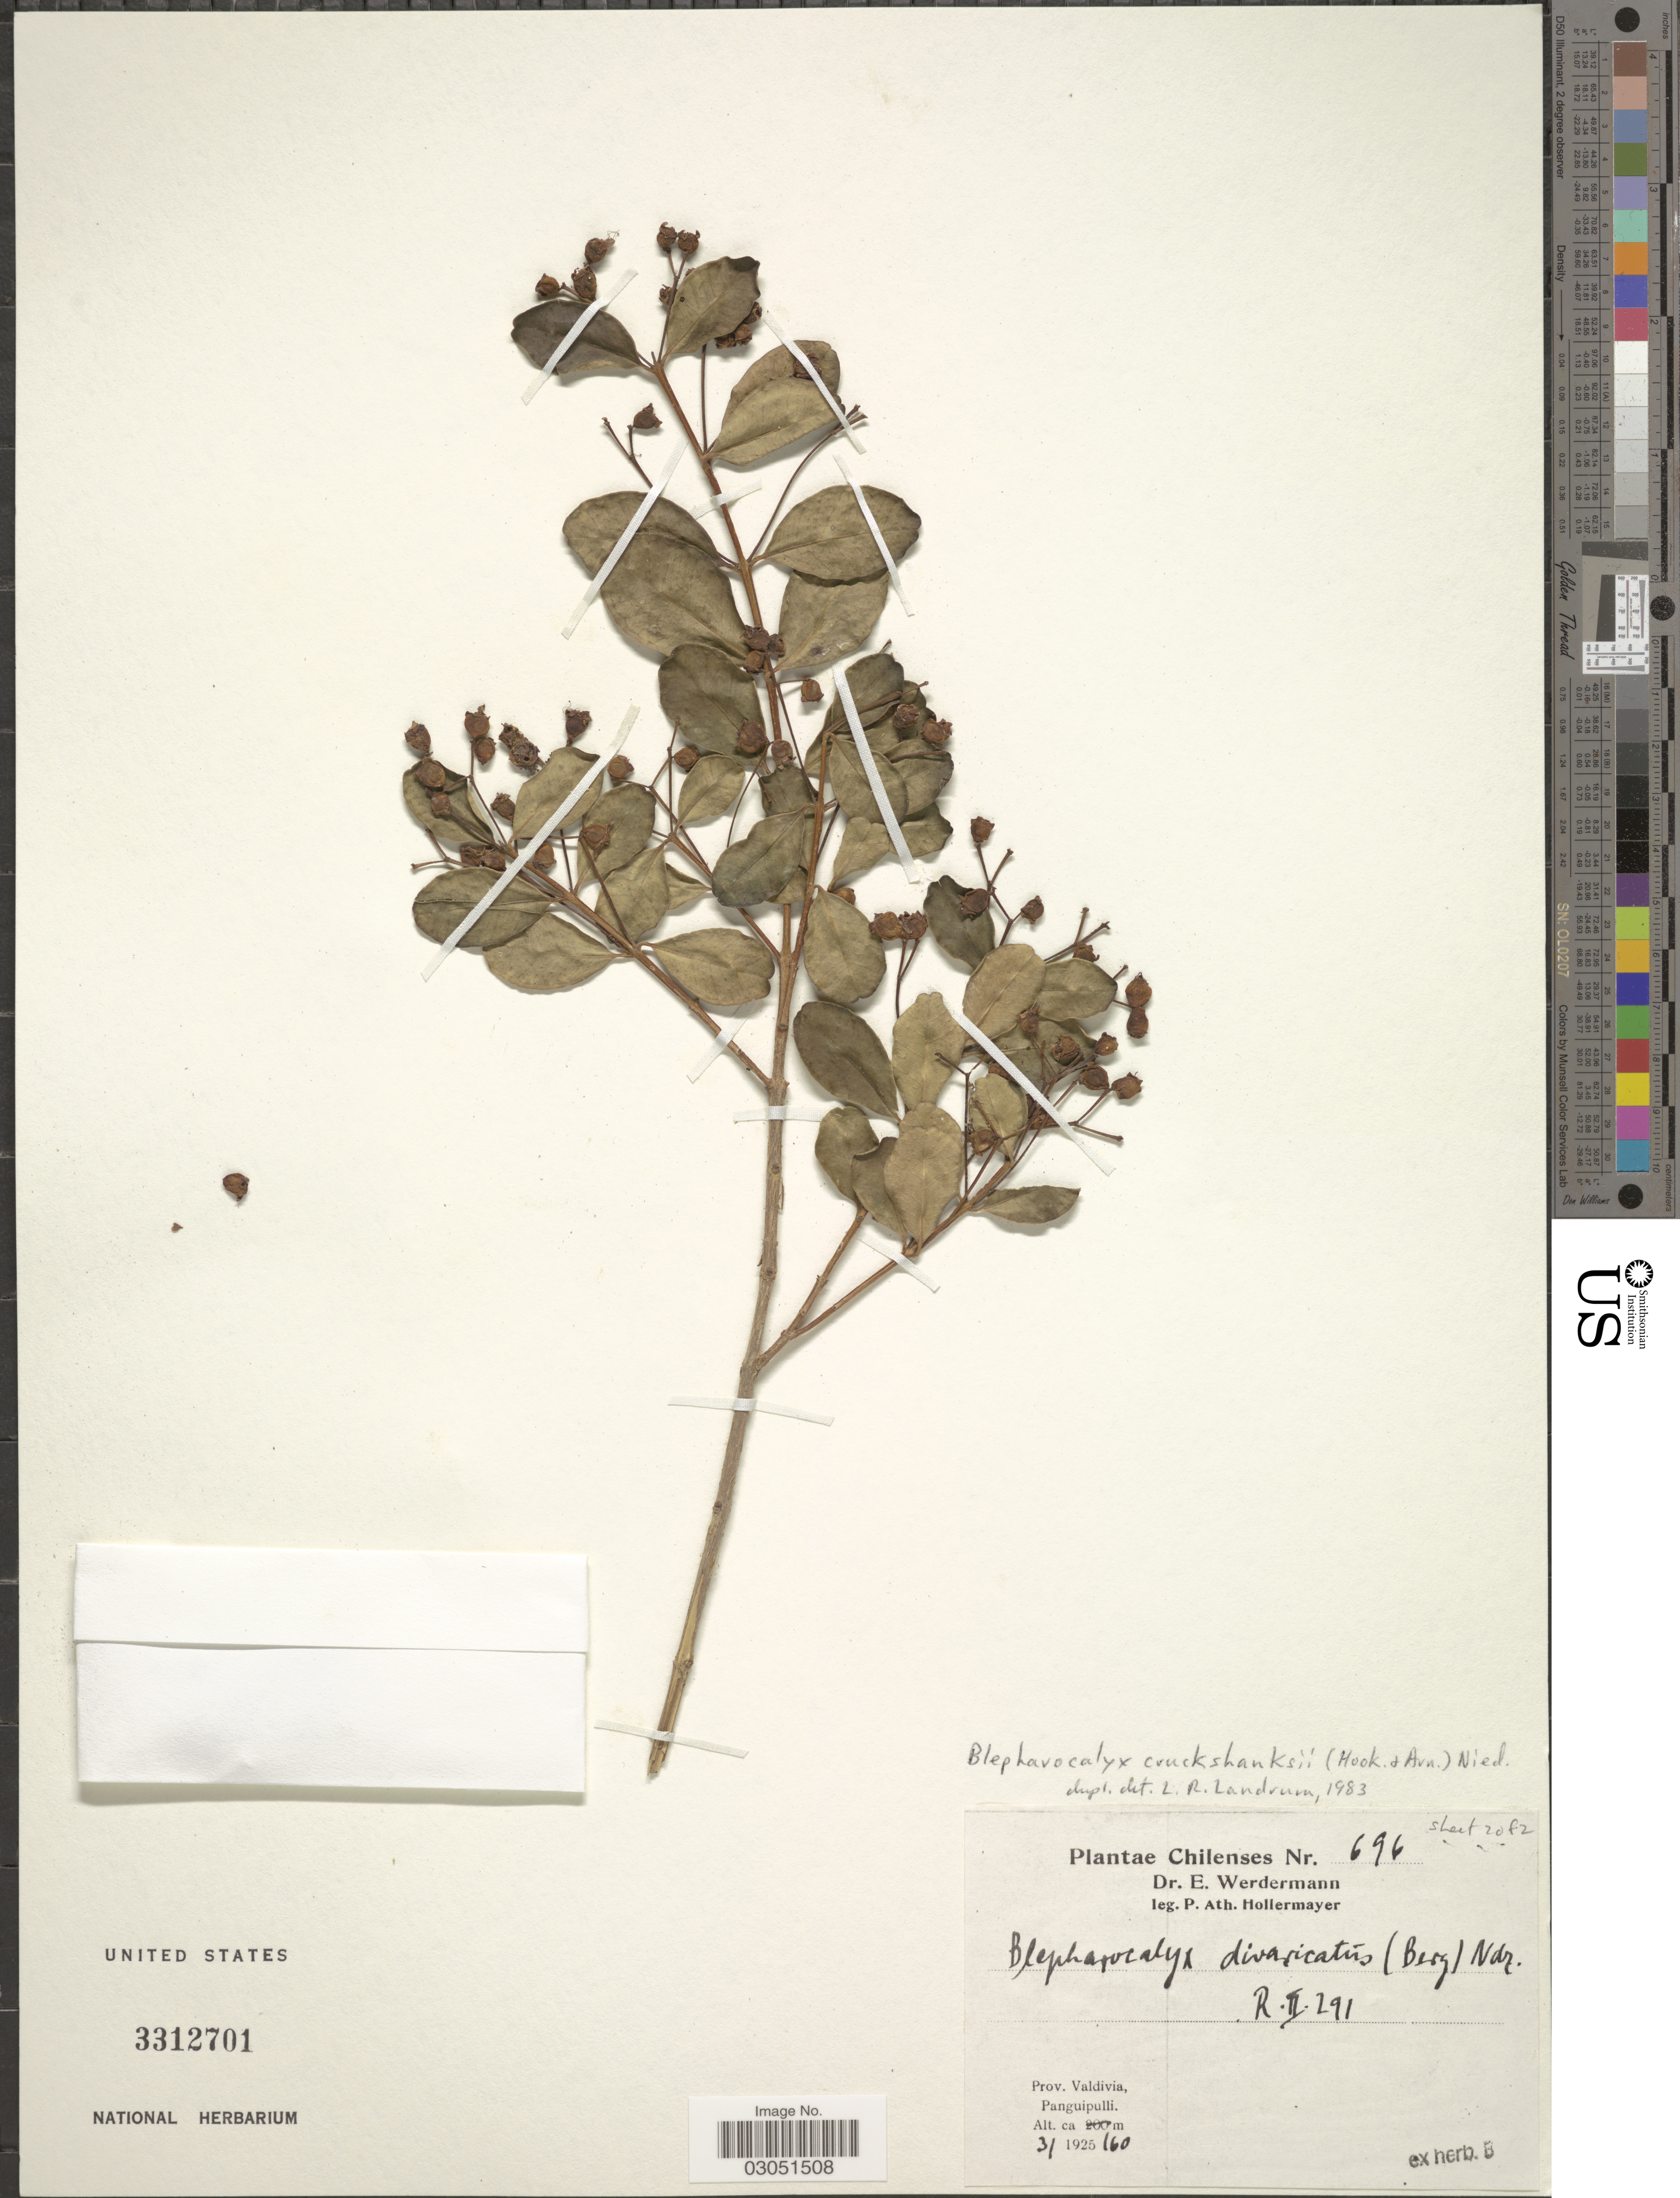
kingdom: Plantae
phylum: Tracheophyta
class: Magnoliopsida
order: Myrtales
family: Myrtaceae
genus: Temu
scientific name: Temu cruckshanksii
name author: (Hook. & Arn.) O. Berg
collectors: P. Hollermayer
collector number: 696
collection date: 1925-03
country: Chile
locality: Prov. Valdivia, Panguipulli.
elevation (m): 160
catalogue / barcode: US 3312701